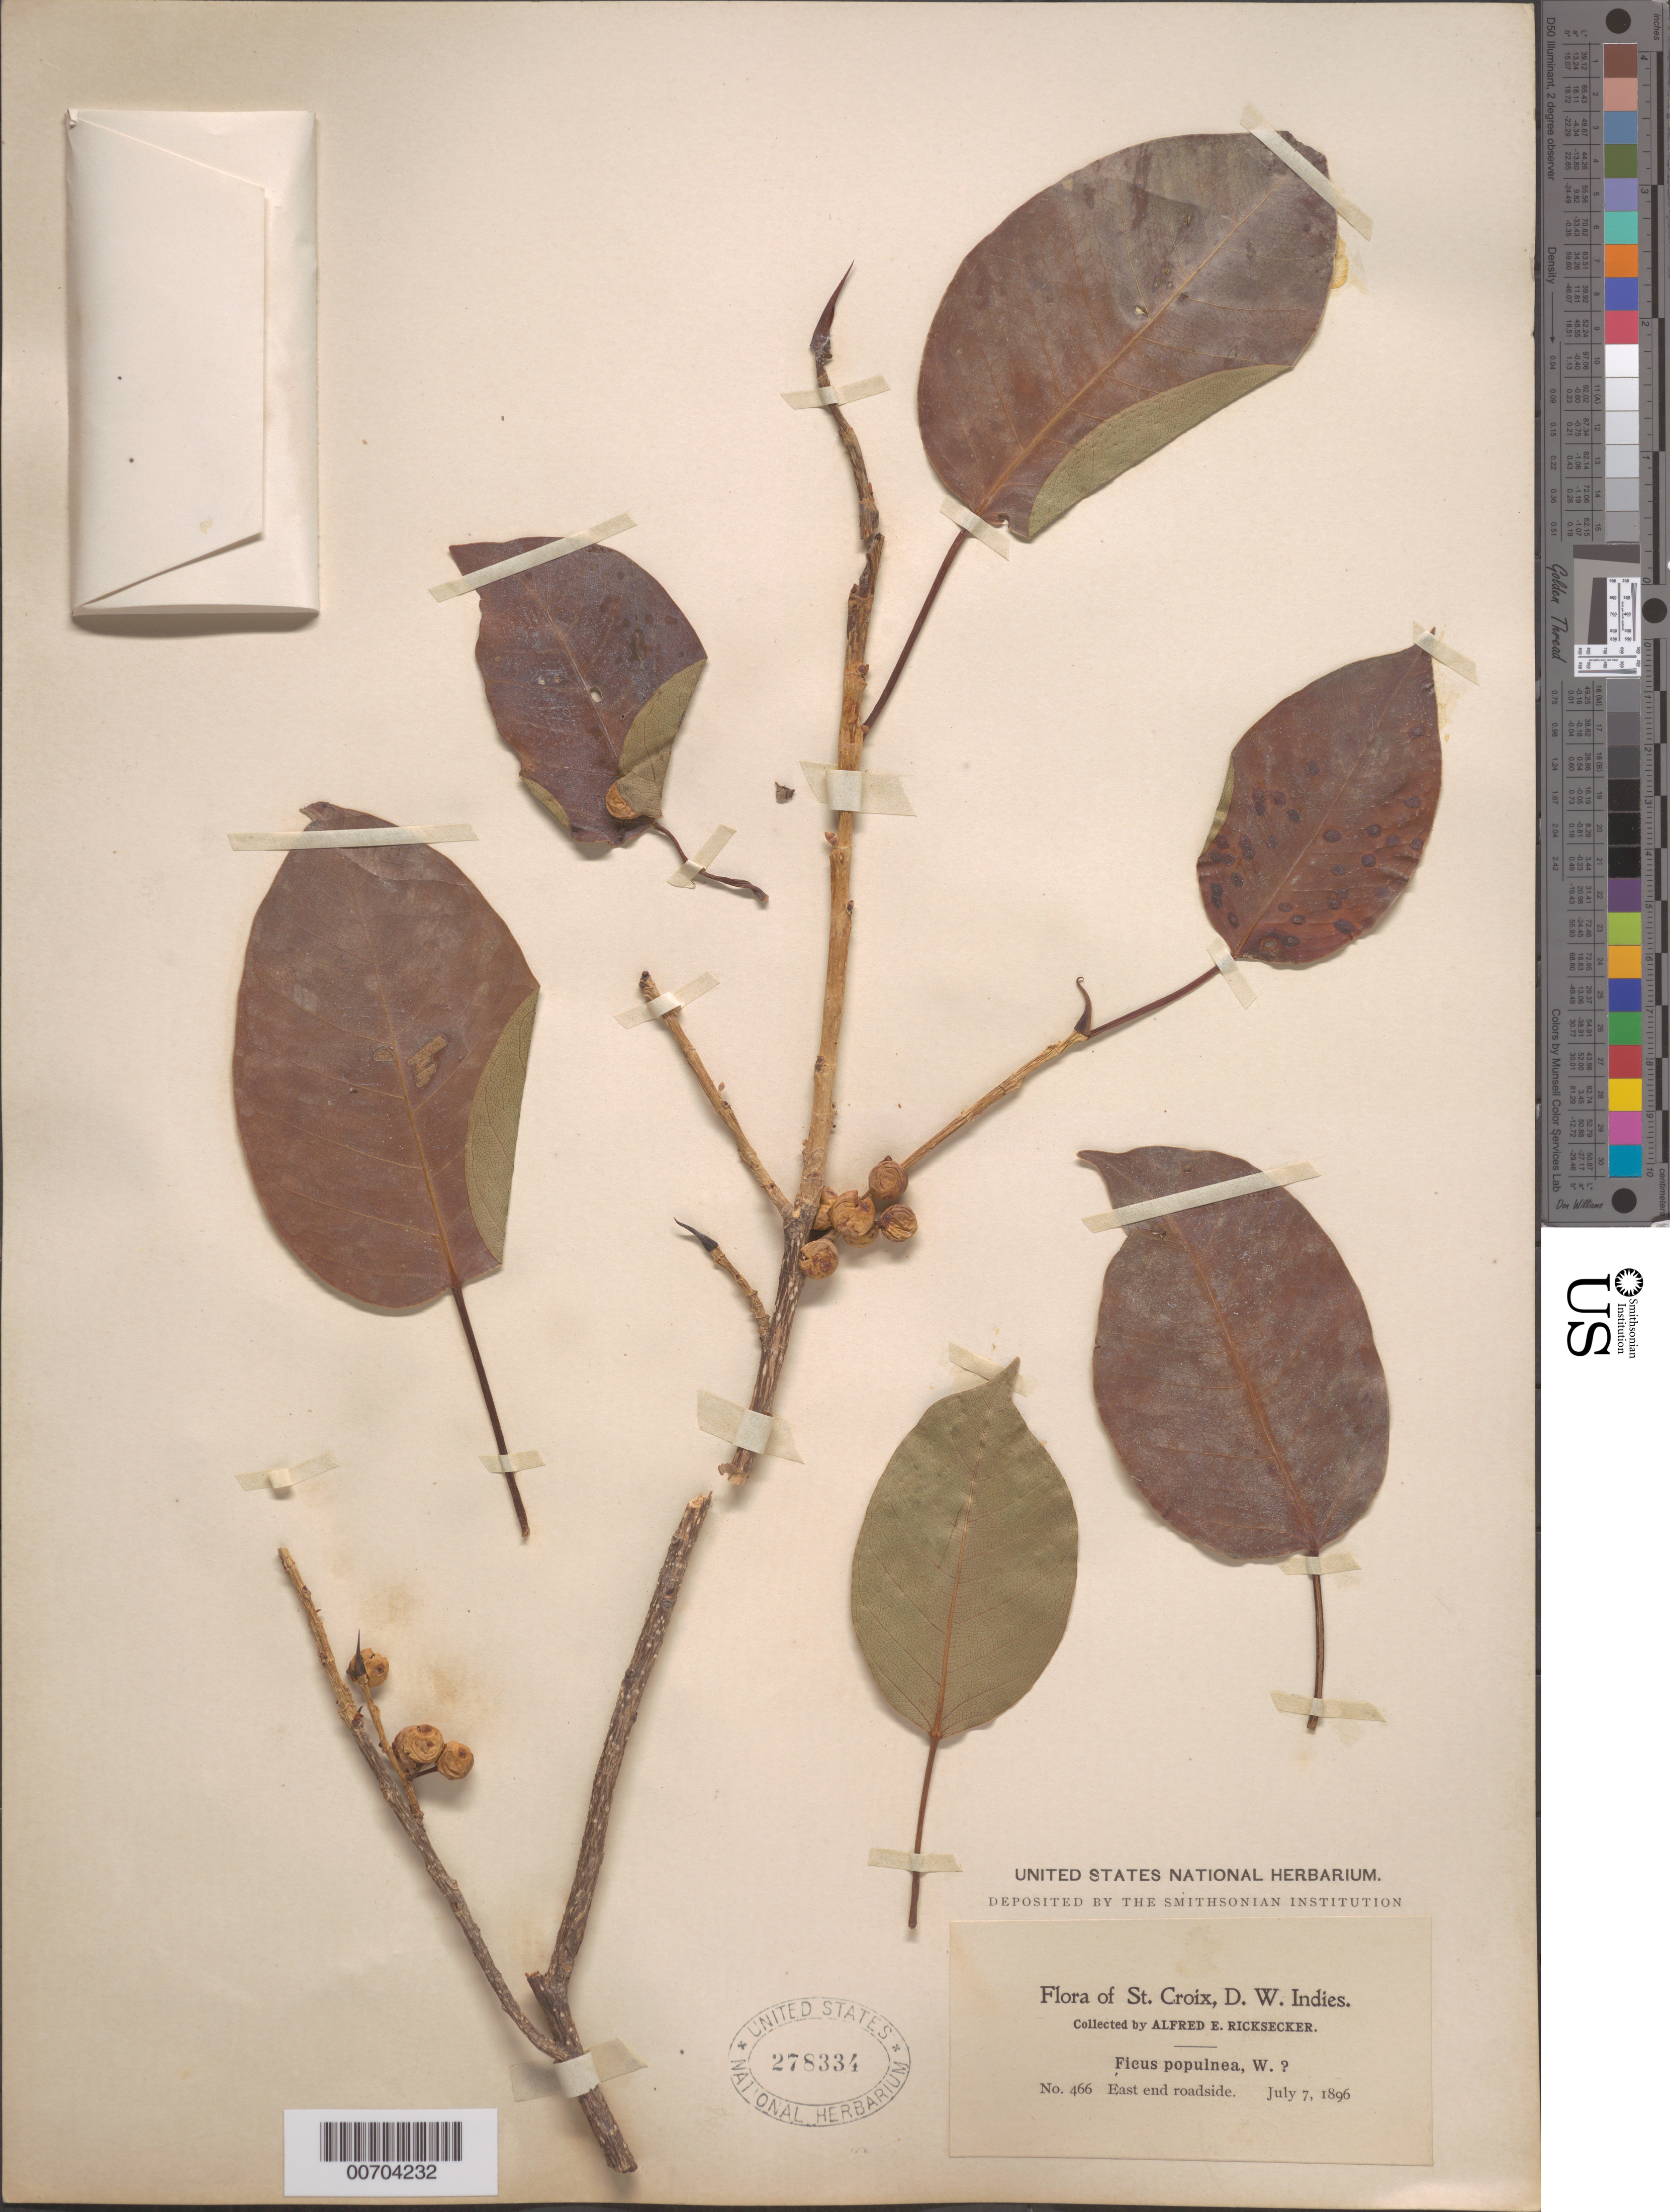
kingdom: Plantae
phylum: Tracheophyta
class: Magnoliopsida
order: Rosales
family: Moraceae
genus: Ficus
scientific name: Ficus populnea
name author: Willd.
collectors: A. E. Ricksecker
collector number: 466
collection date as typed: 07 Jul 1896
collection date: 1896-07-07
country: U.S. Virgin Islands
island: St. Croix Island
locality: E end roadside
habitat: Roadside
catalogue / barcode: US 278334